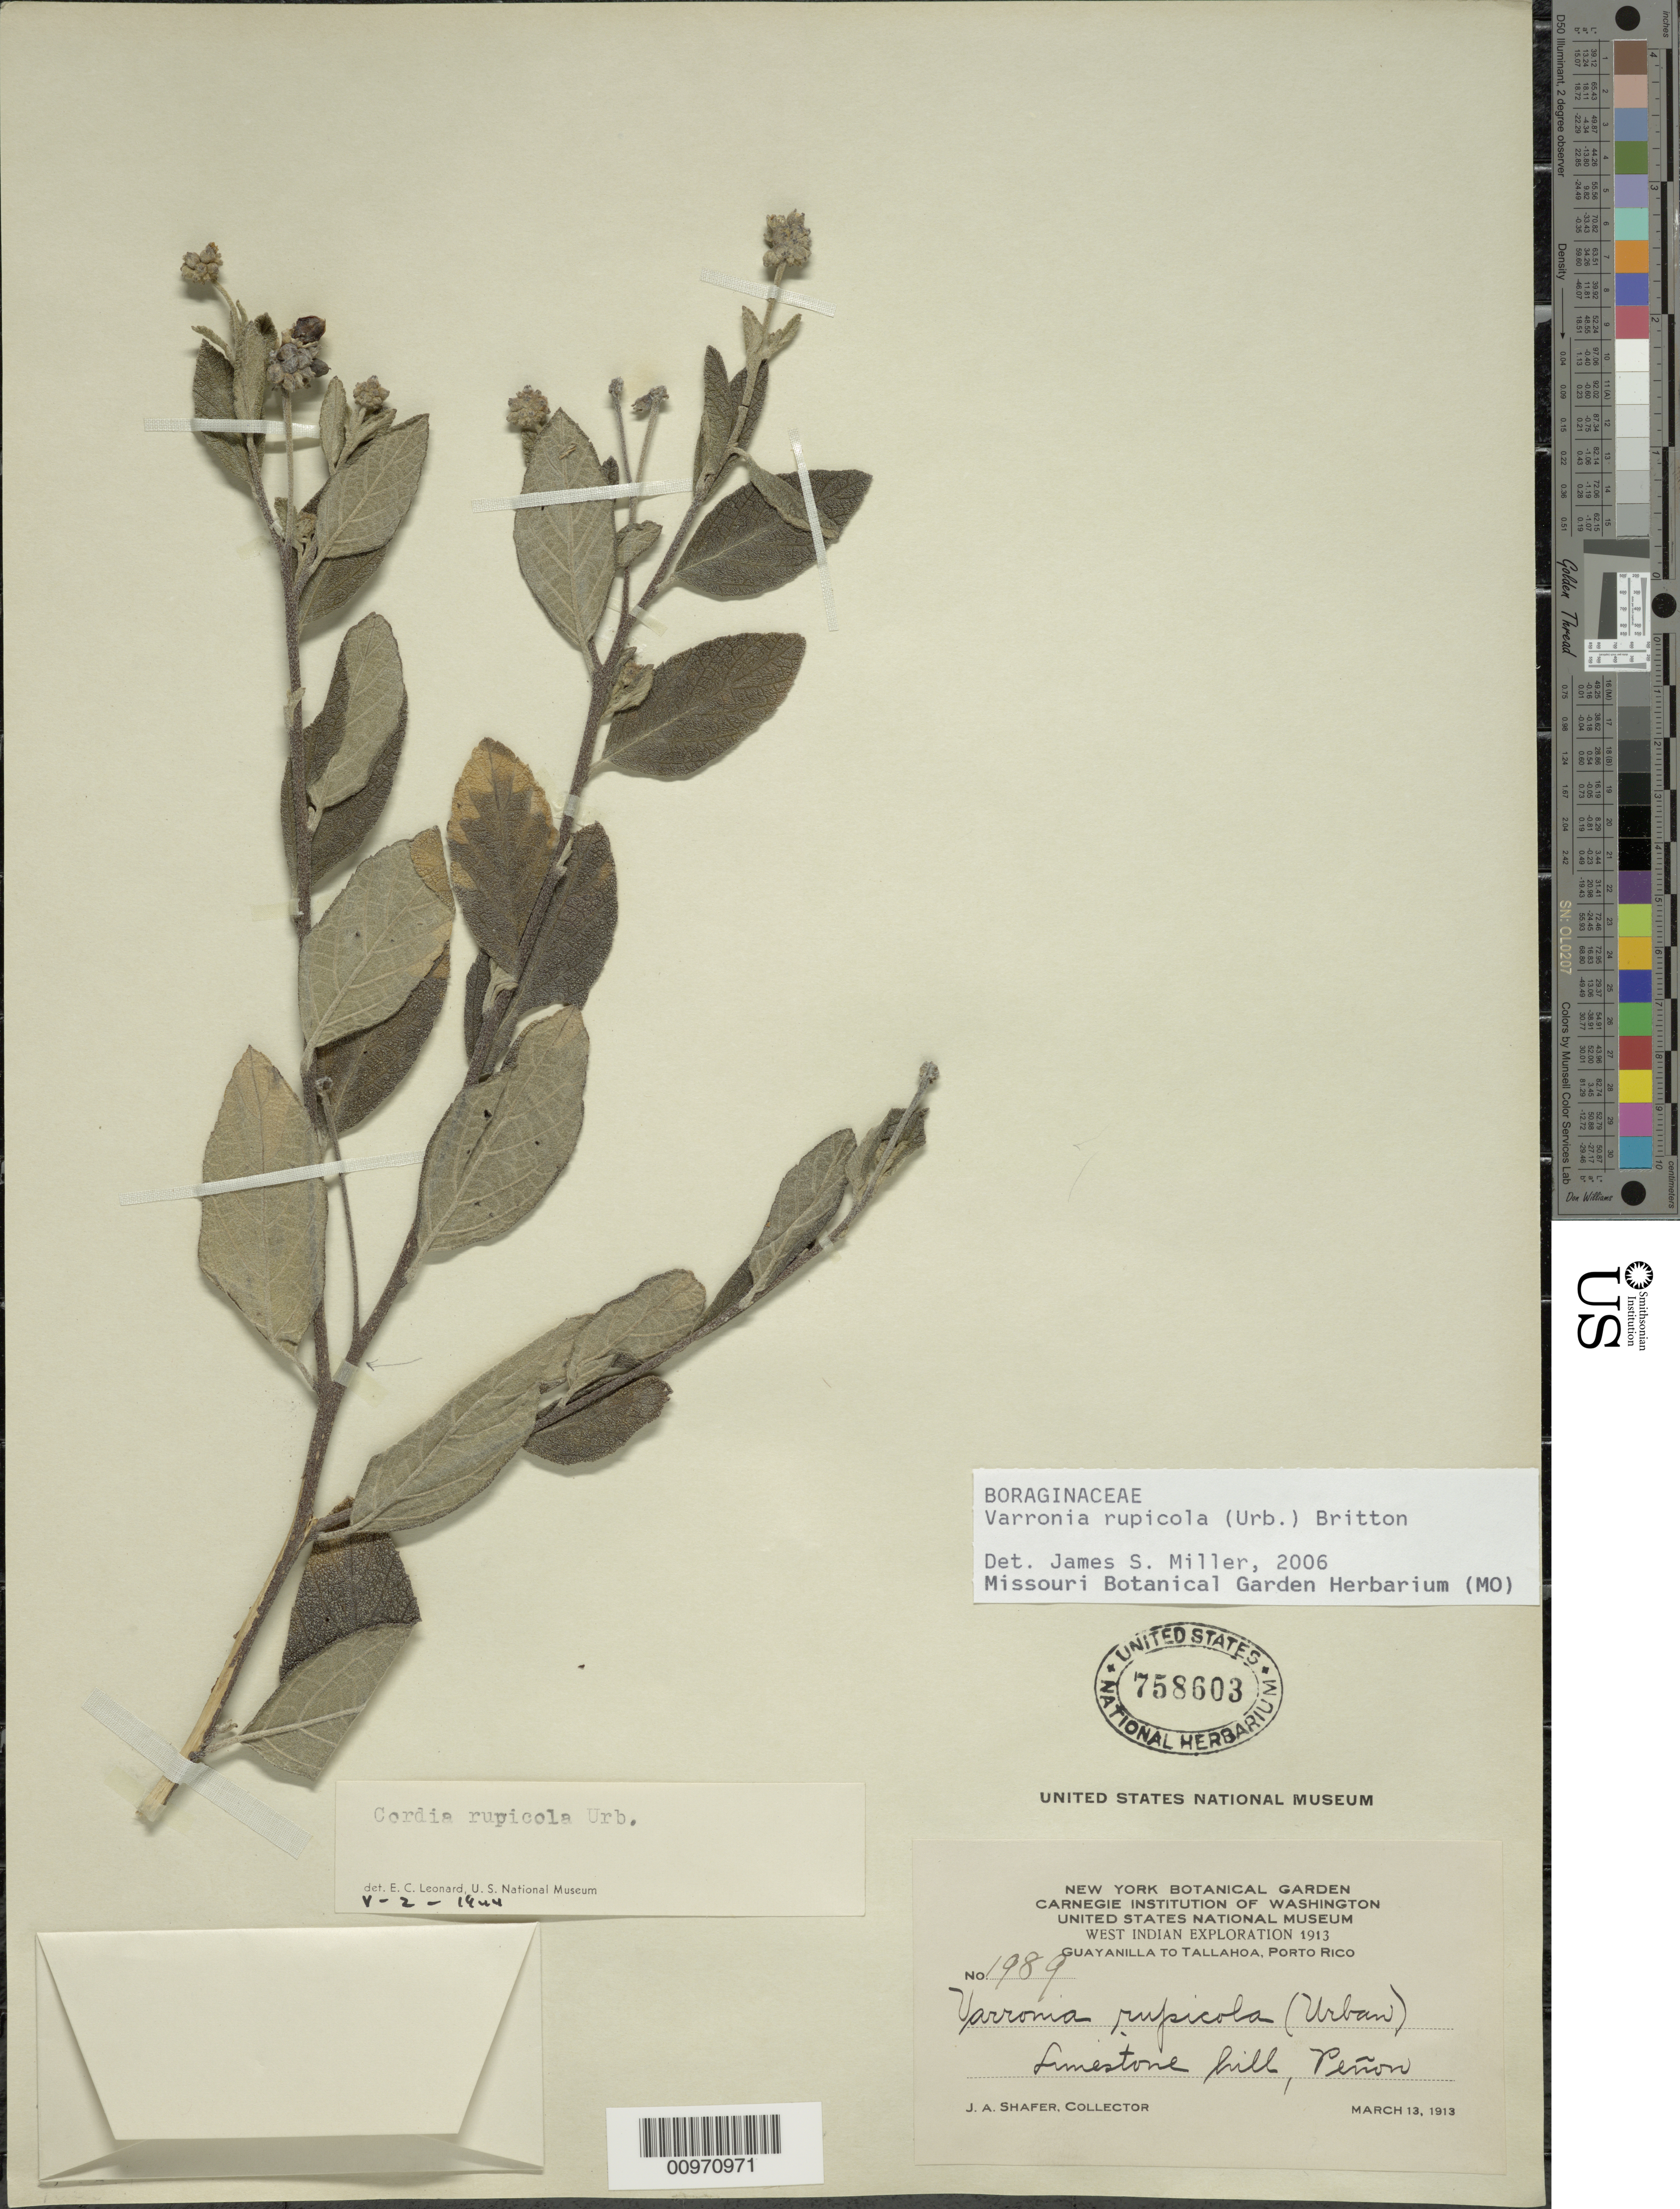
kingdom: Plantae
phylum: Tracheophyta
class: Magnoliopsida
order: Boraginales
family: Cordiaceae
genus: Varronia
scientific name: Varronia rupicola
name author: (Urb.) Britton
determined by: Miller, James S., (MO), Missouri Botanical Garden (UNITED STATES)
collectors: J. A. Shafer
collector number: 1989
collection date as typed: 13 Mar 1913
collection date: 1913-03-13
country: Puerto Rico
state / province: Guayanilla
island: Puerto Rico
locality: Guayanilla to Tallahoa, Peñon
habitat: Limestone hill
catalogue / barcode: US 758603